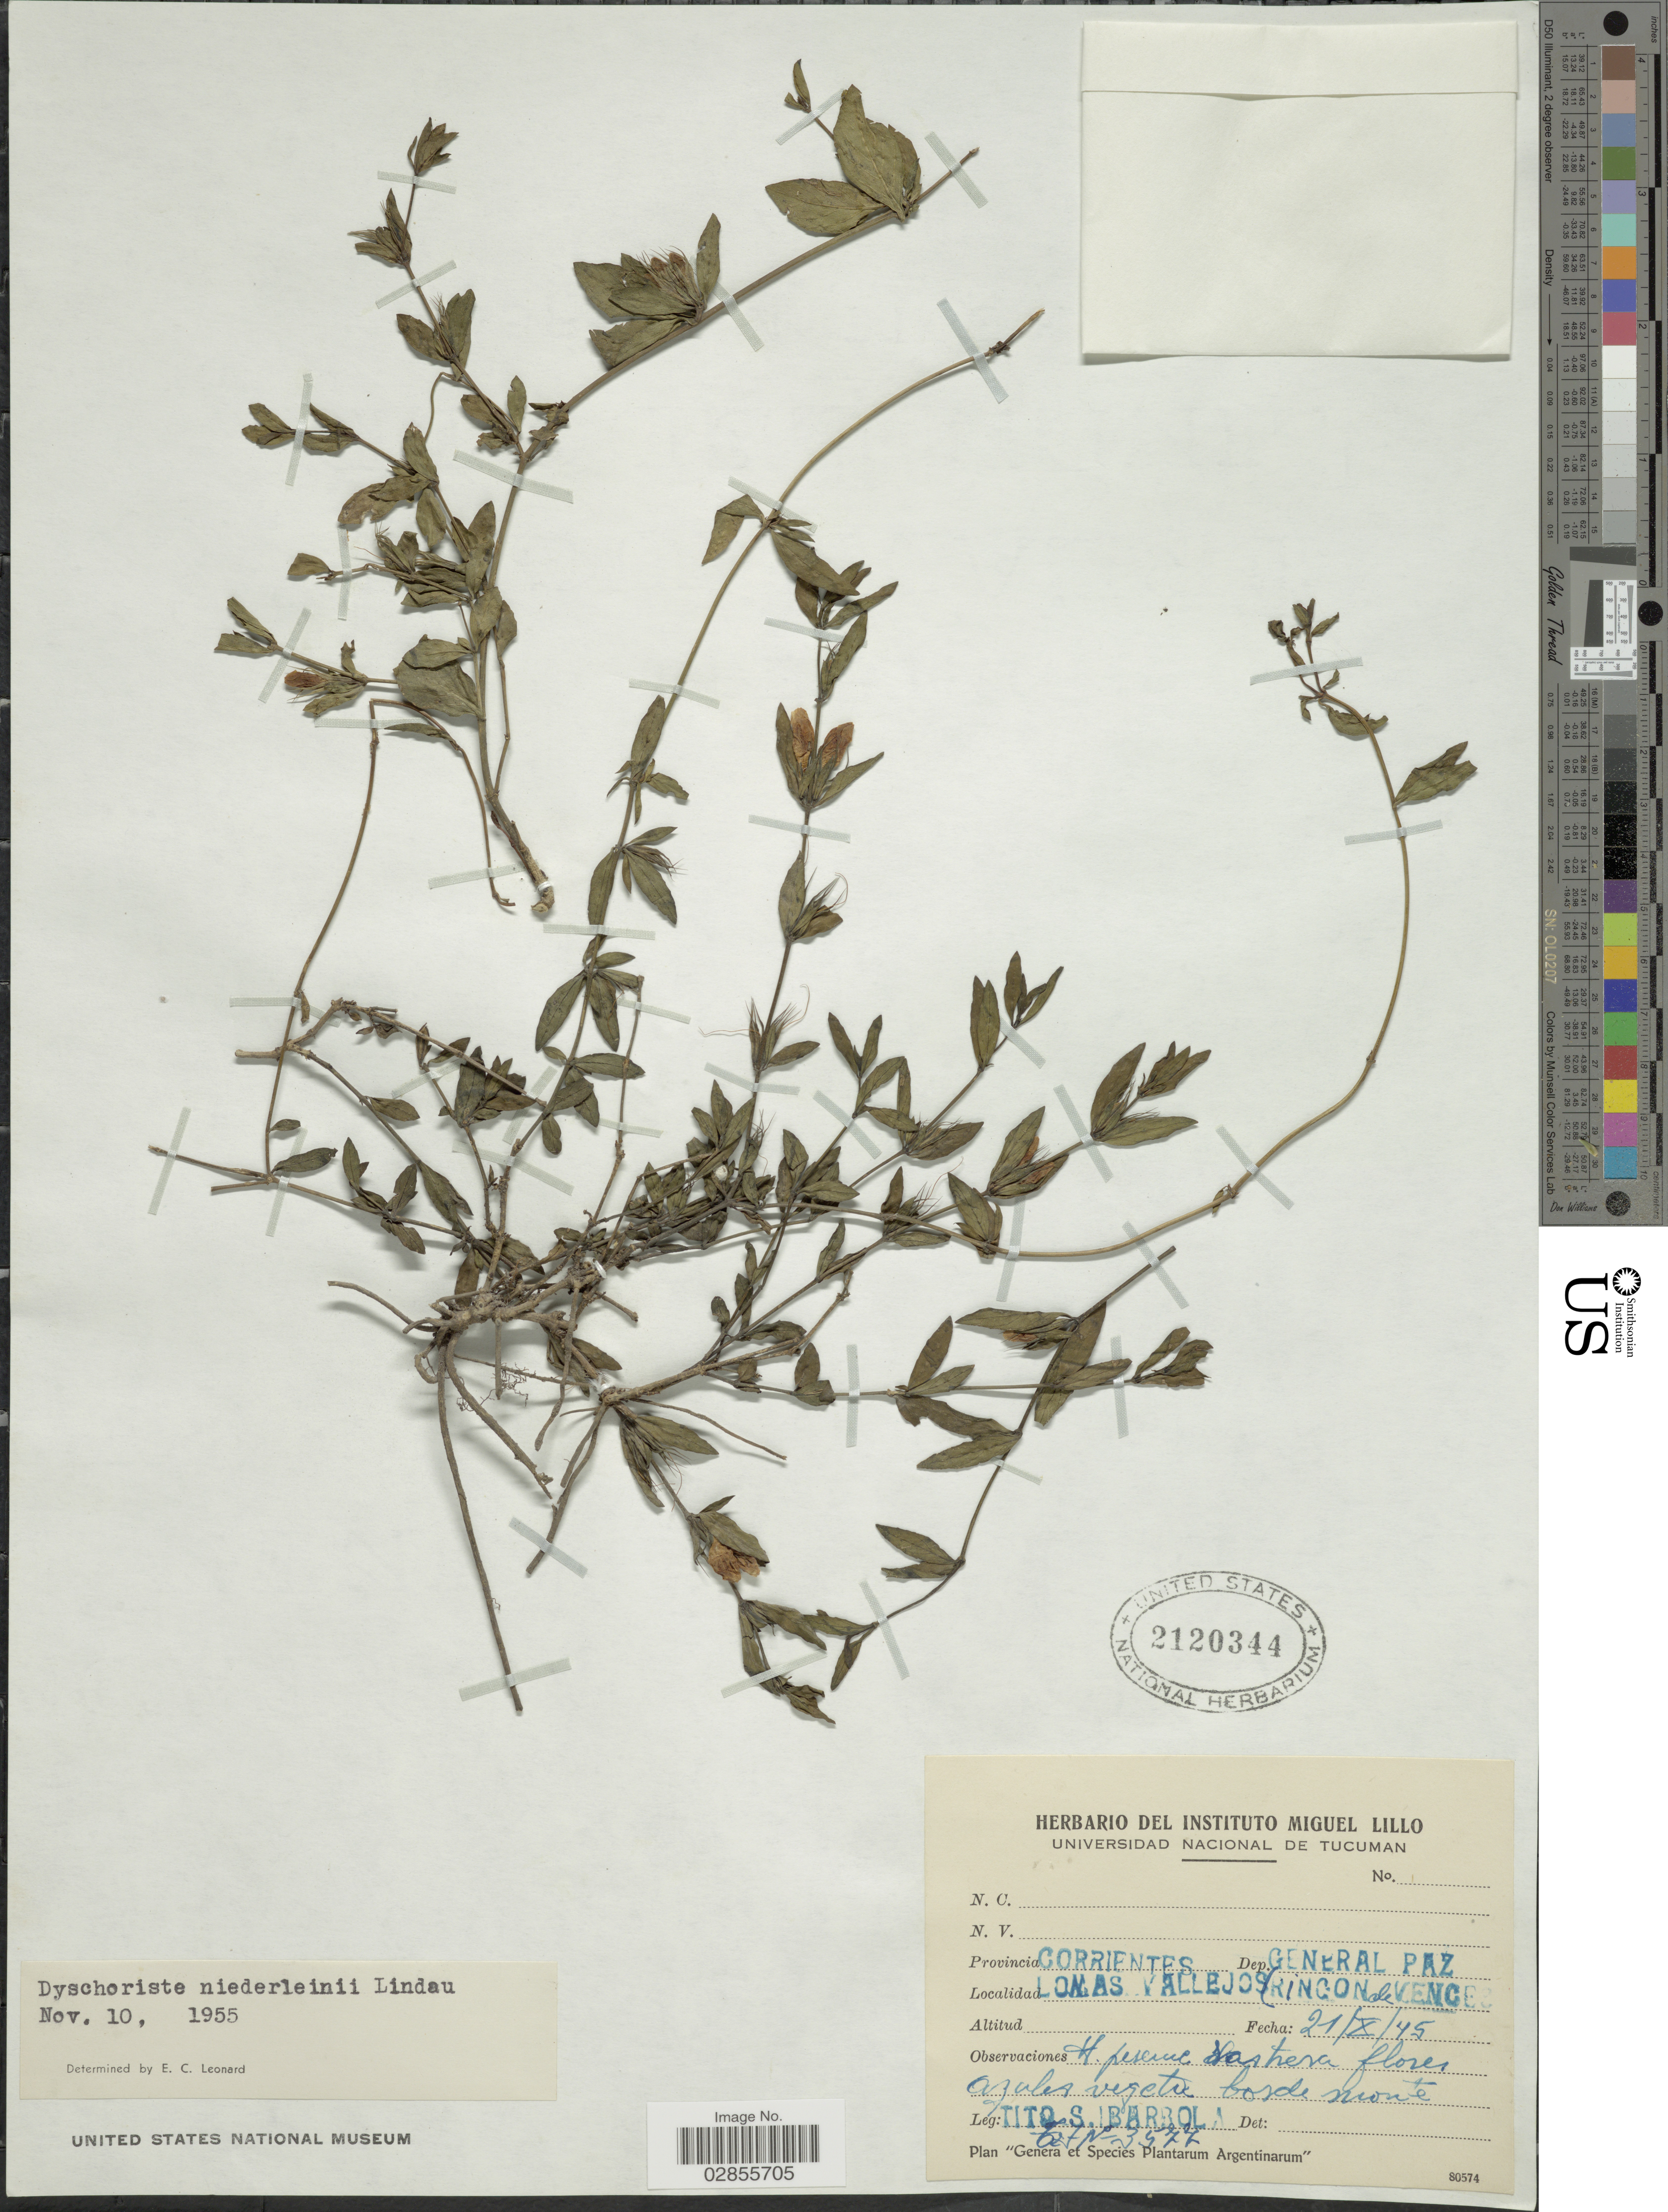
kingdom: Plantae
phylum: Tracheophyta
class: Magnoliopsida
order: Lamiales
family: Acanthaceae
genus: Dyschoriste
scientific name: Dyschoriste humilis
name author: Lindau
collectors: T. Ibarrola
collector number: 3577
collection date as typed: Transcribed d/m/y: 21/10/45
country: Argentina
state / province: Corrientes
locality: Dep. General Paz. Lomas Vallejos (Rincon de Vences).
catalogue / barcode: US 2120344